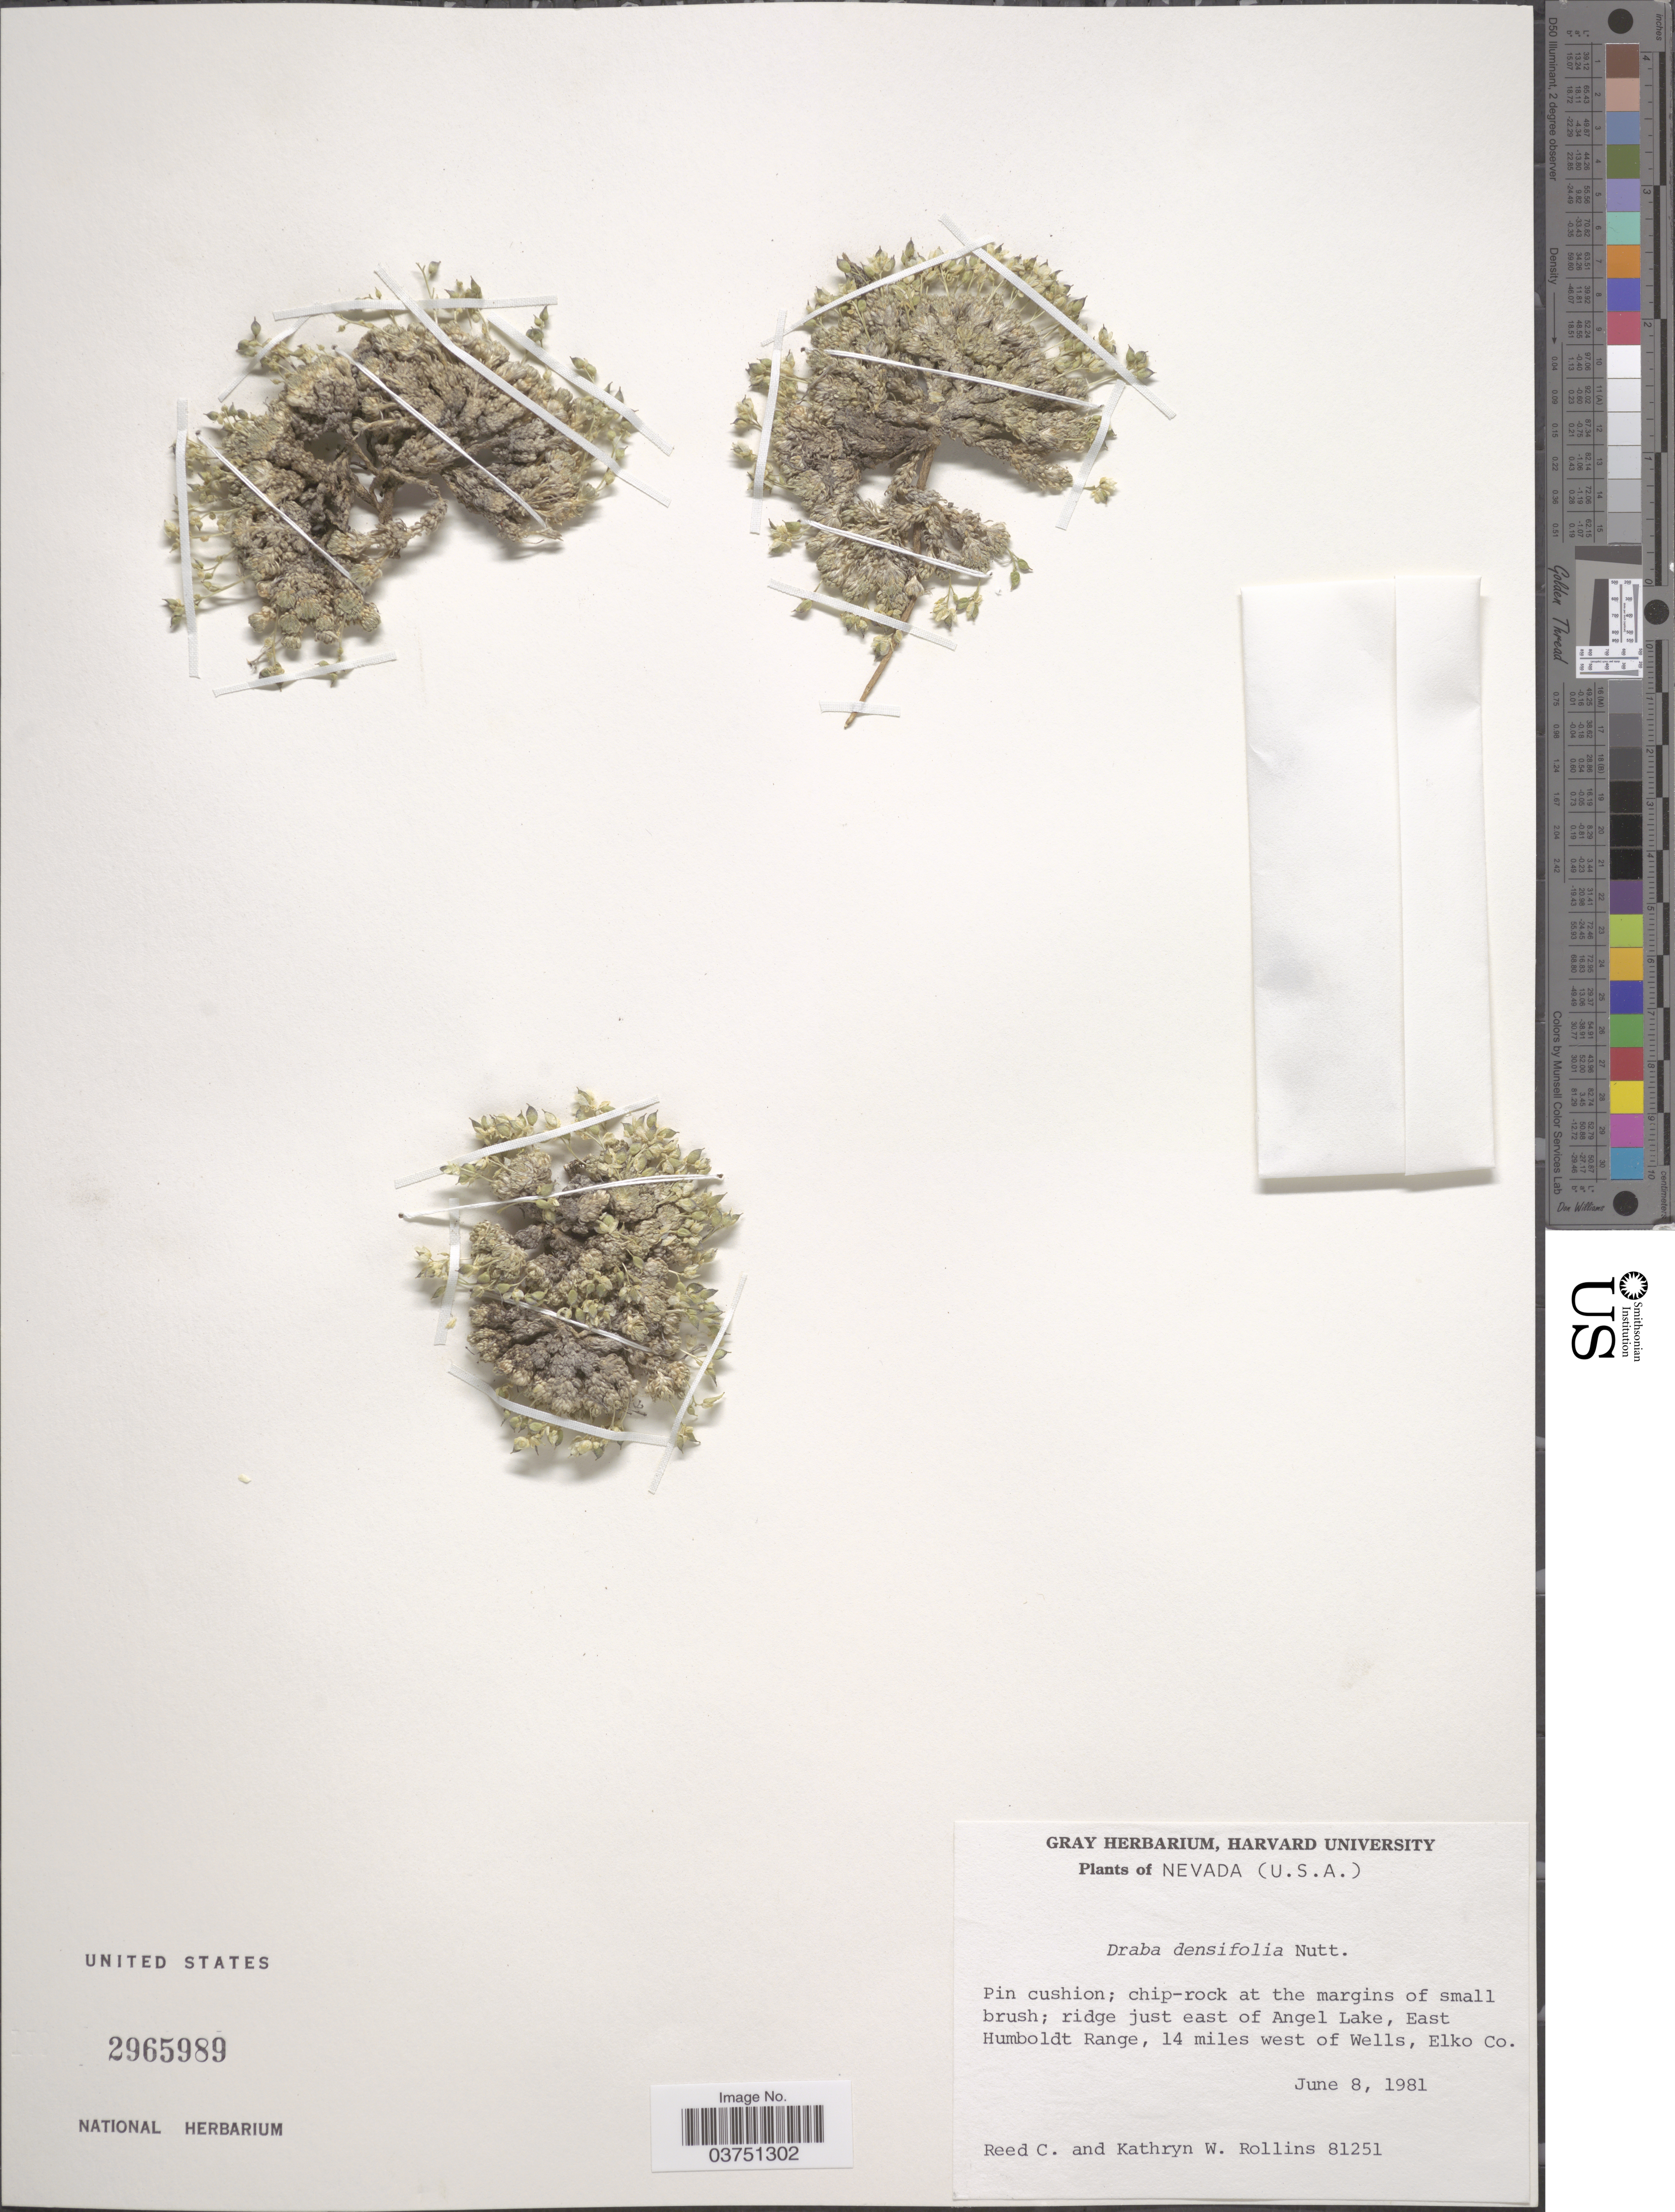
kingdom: Plantae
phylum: Tracheophyta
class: Magnoliopsida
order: Brassicales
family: Brassicaceae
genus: Draba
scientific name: Draba densifolia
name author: Nutt.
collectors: R. C. Rollins & K. W. Rollins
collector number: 81251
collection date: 1981-06-08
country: United States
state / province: Nevada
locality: Ridge just east of Angel Lake, East Humboldt Range, 14 miles west of Wells, Elko Co.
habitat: chip rocks at the margins of small brush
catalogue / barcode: US 2965989